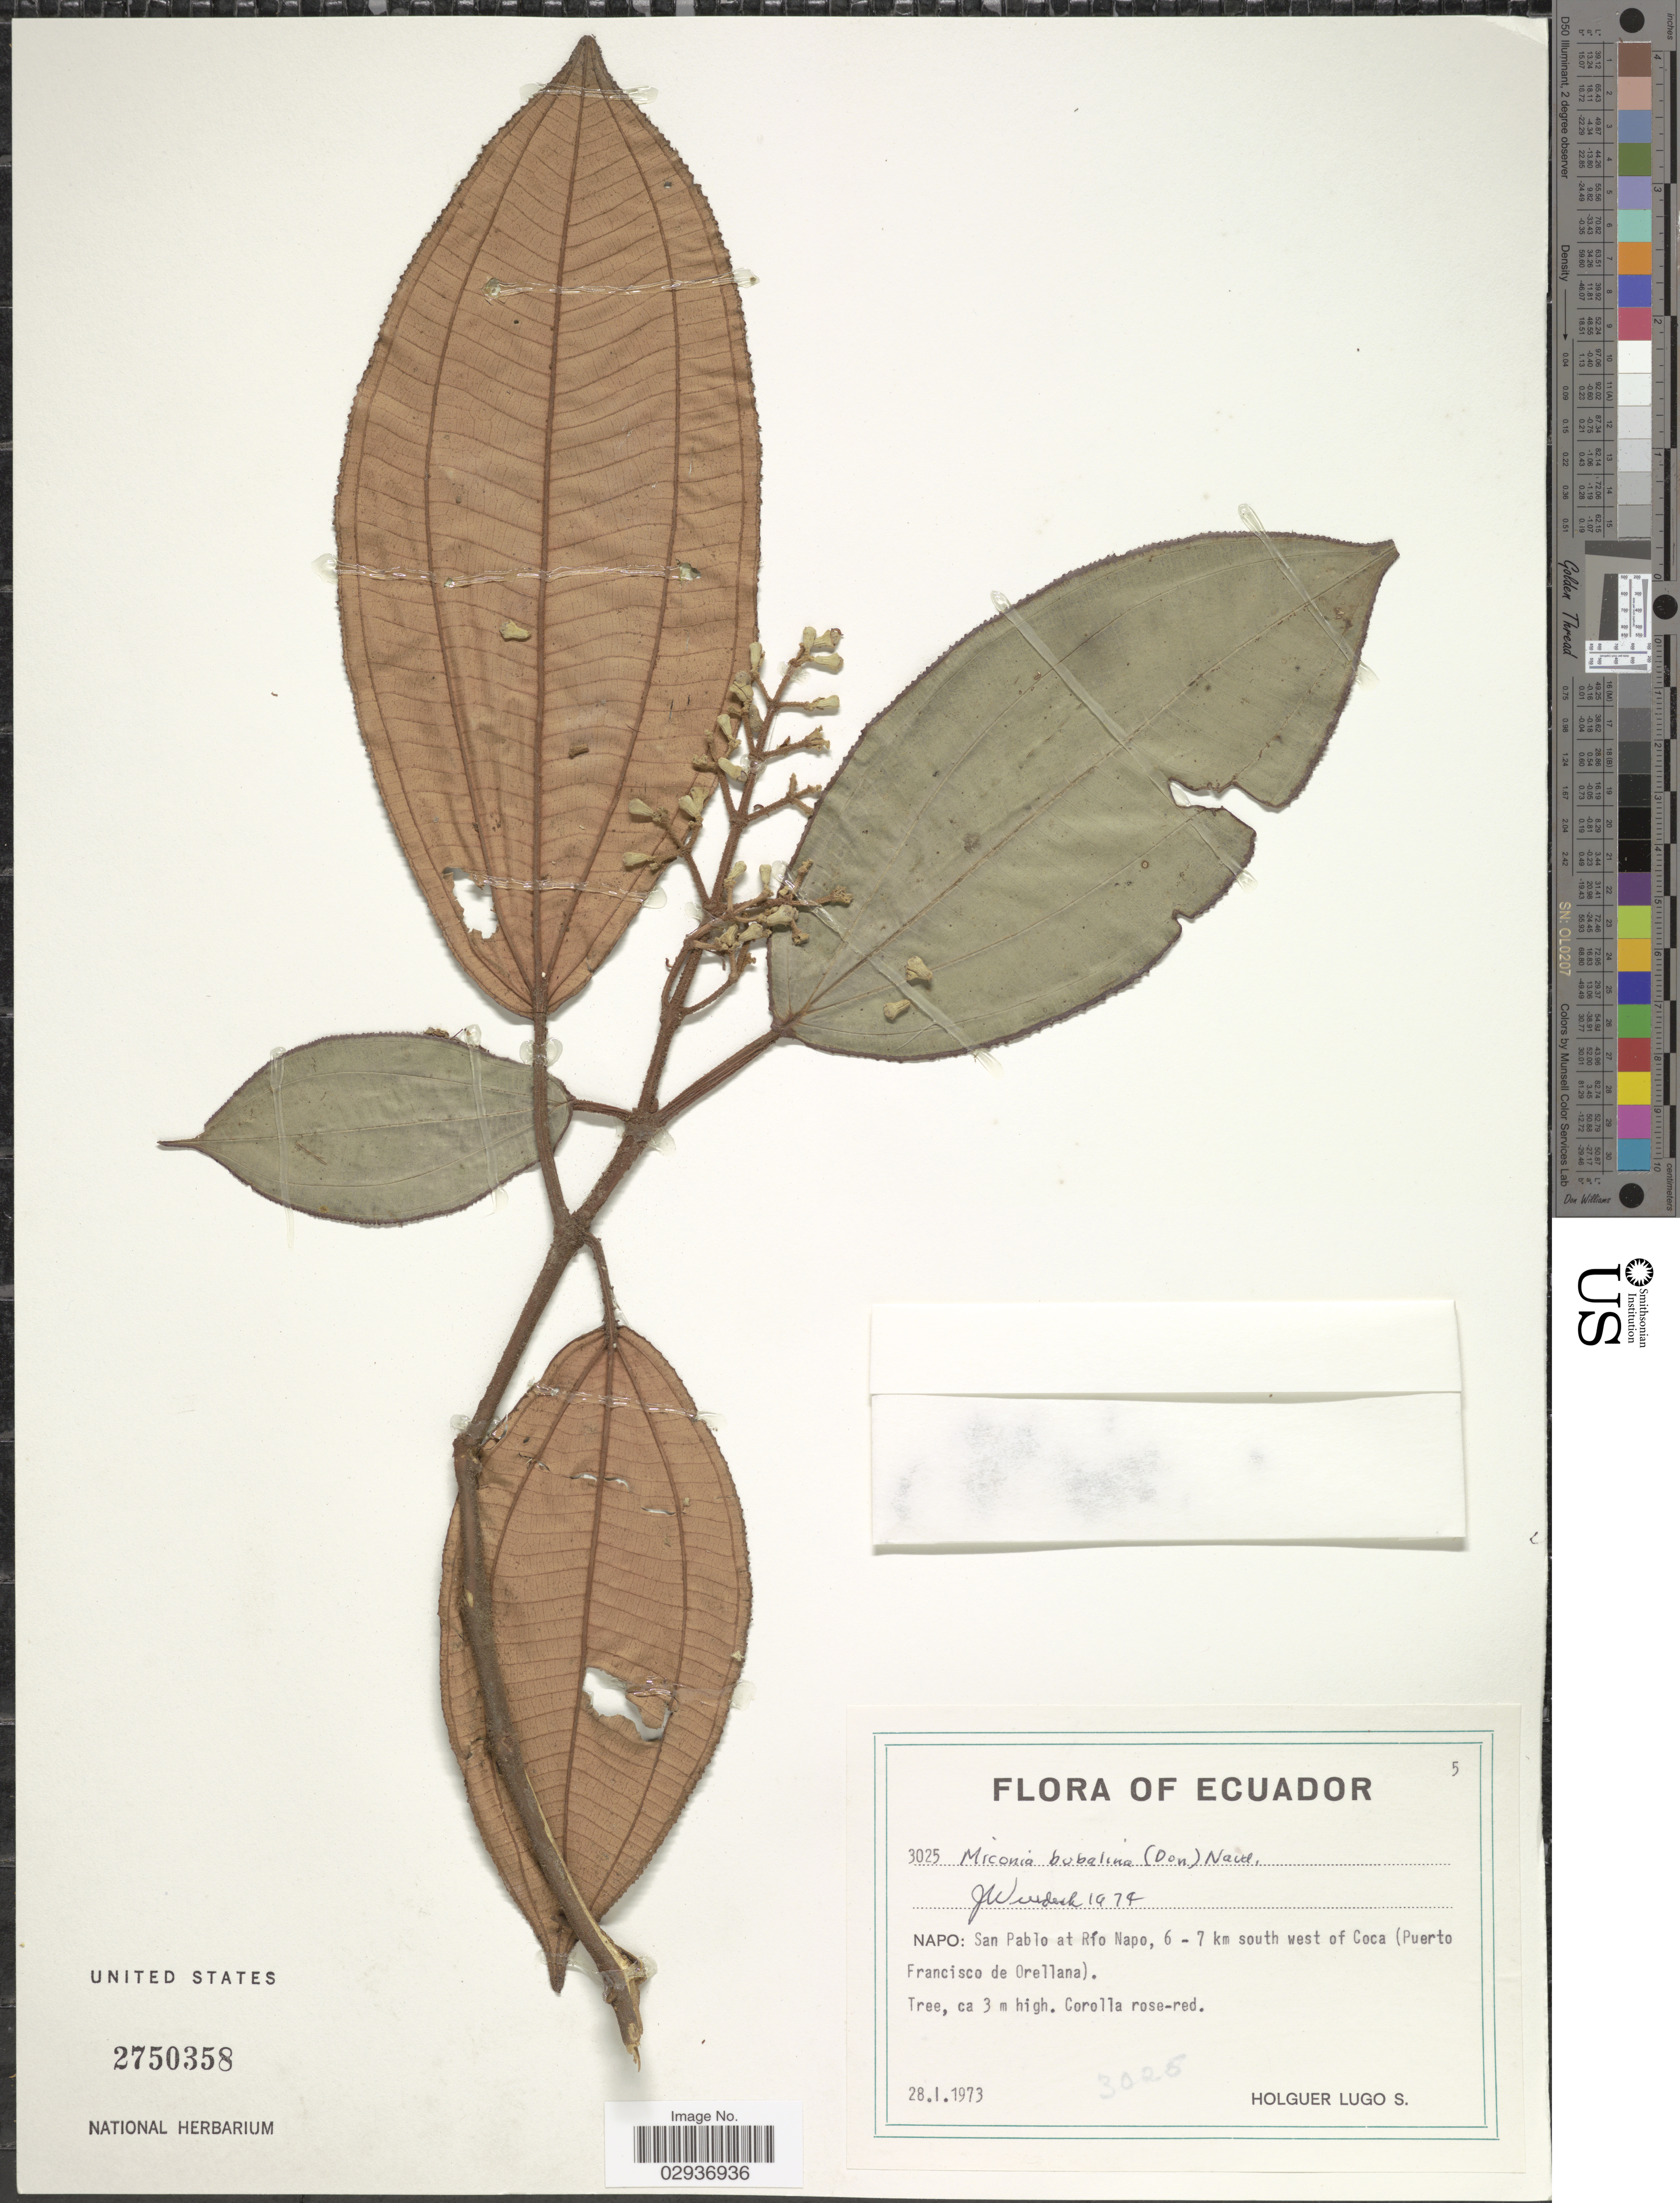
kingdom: Plantae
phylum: Tracheophyta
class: Magnoliopsida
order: Myrtales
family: Melastomataceae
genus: Miconia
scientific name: Miconia bubalina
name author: Naudin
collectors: H. Lugo S.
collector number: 3025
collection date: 1973-01-28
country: Ecuador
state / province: Napo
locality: San Pablo at Río Napo, 6 - 7 km south west of Coca (Puerto Francisco de Orellana).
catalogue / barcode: US 2750358